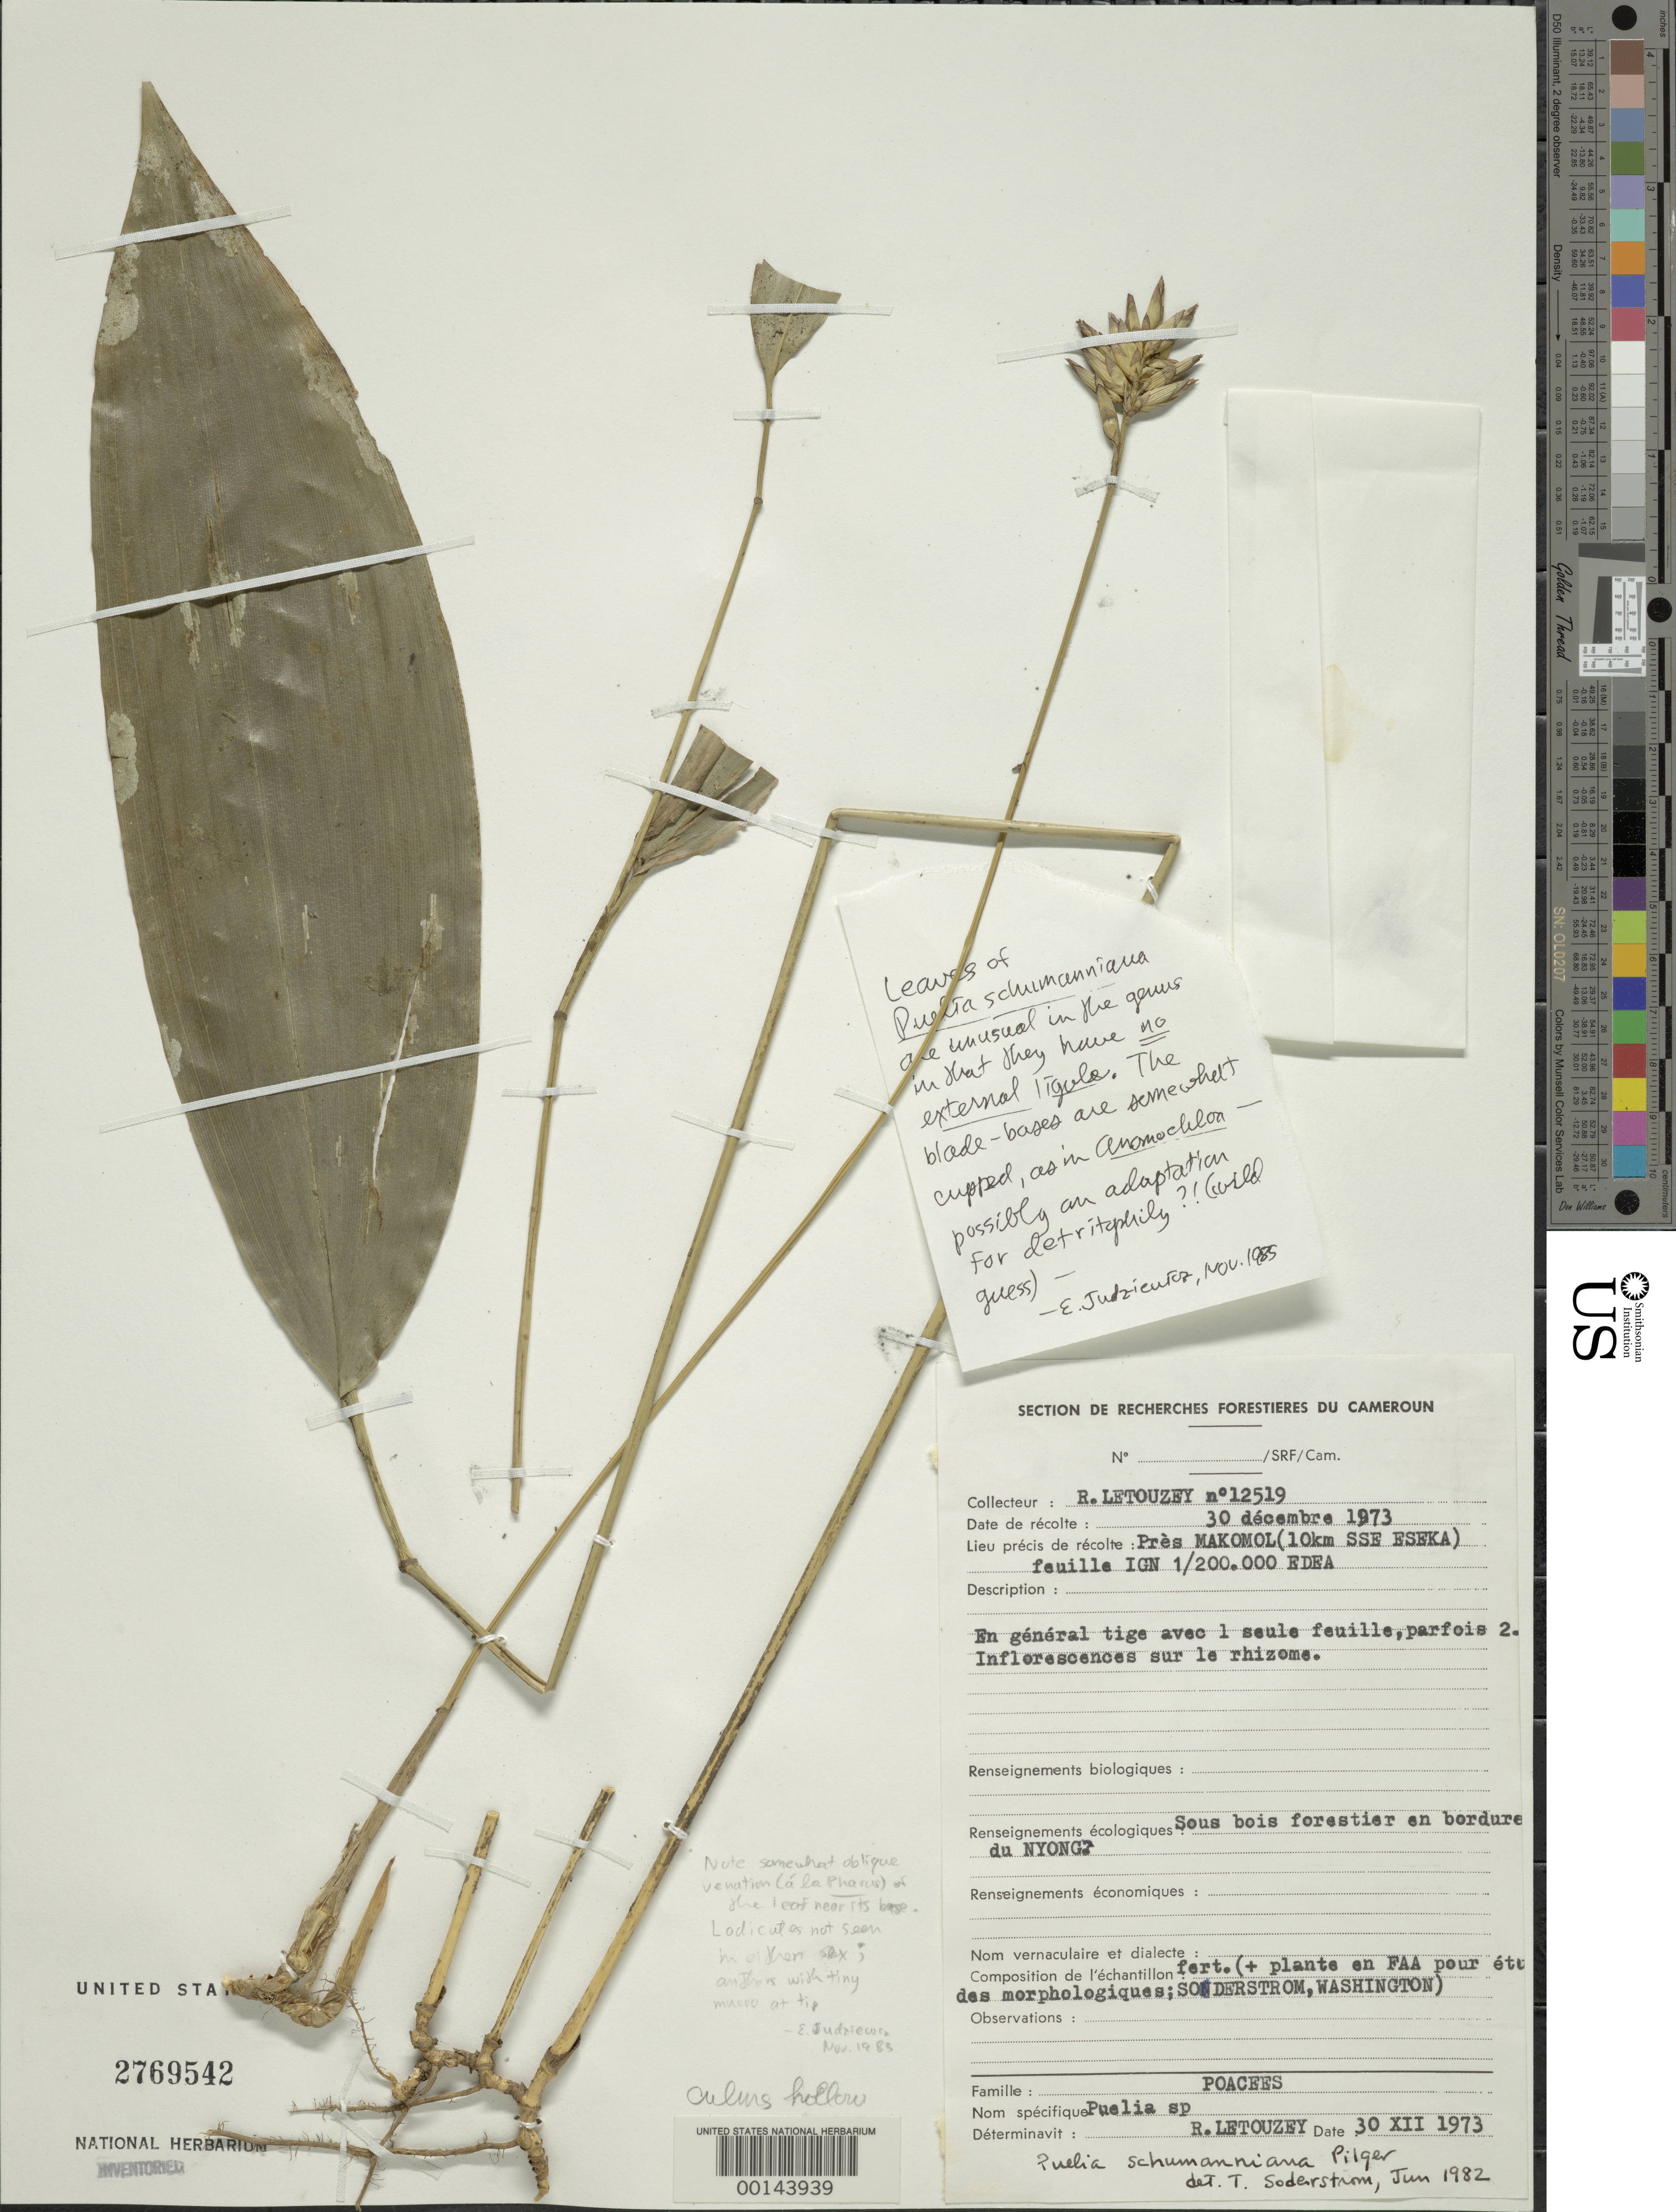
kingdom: Plantae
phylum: Tracheophyta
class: Liliopsida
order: Poales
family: Poaceae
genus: Puelia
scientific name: Puelia schumanniana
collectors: R. Letouzey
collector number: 12519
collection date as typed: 30 Dec 1973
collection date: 1973-12-30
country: Cameroon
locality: Makomol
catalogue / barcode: US 2769542